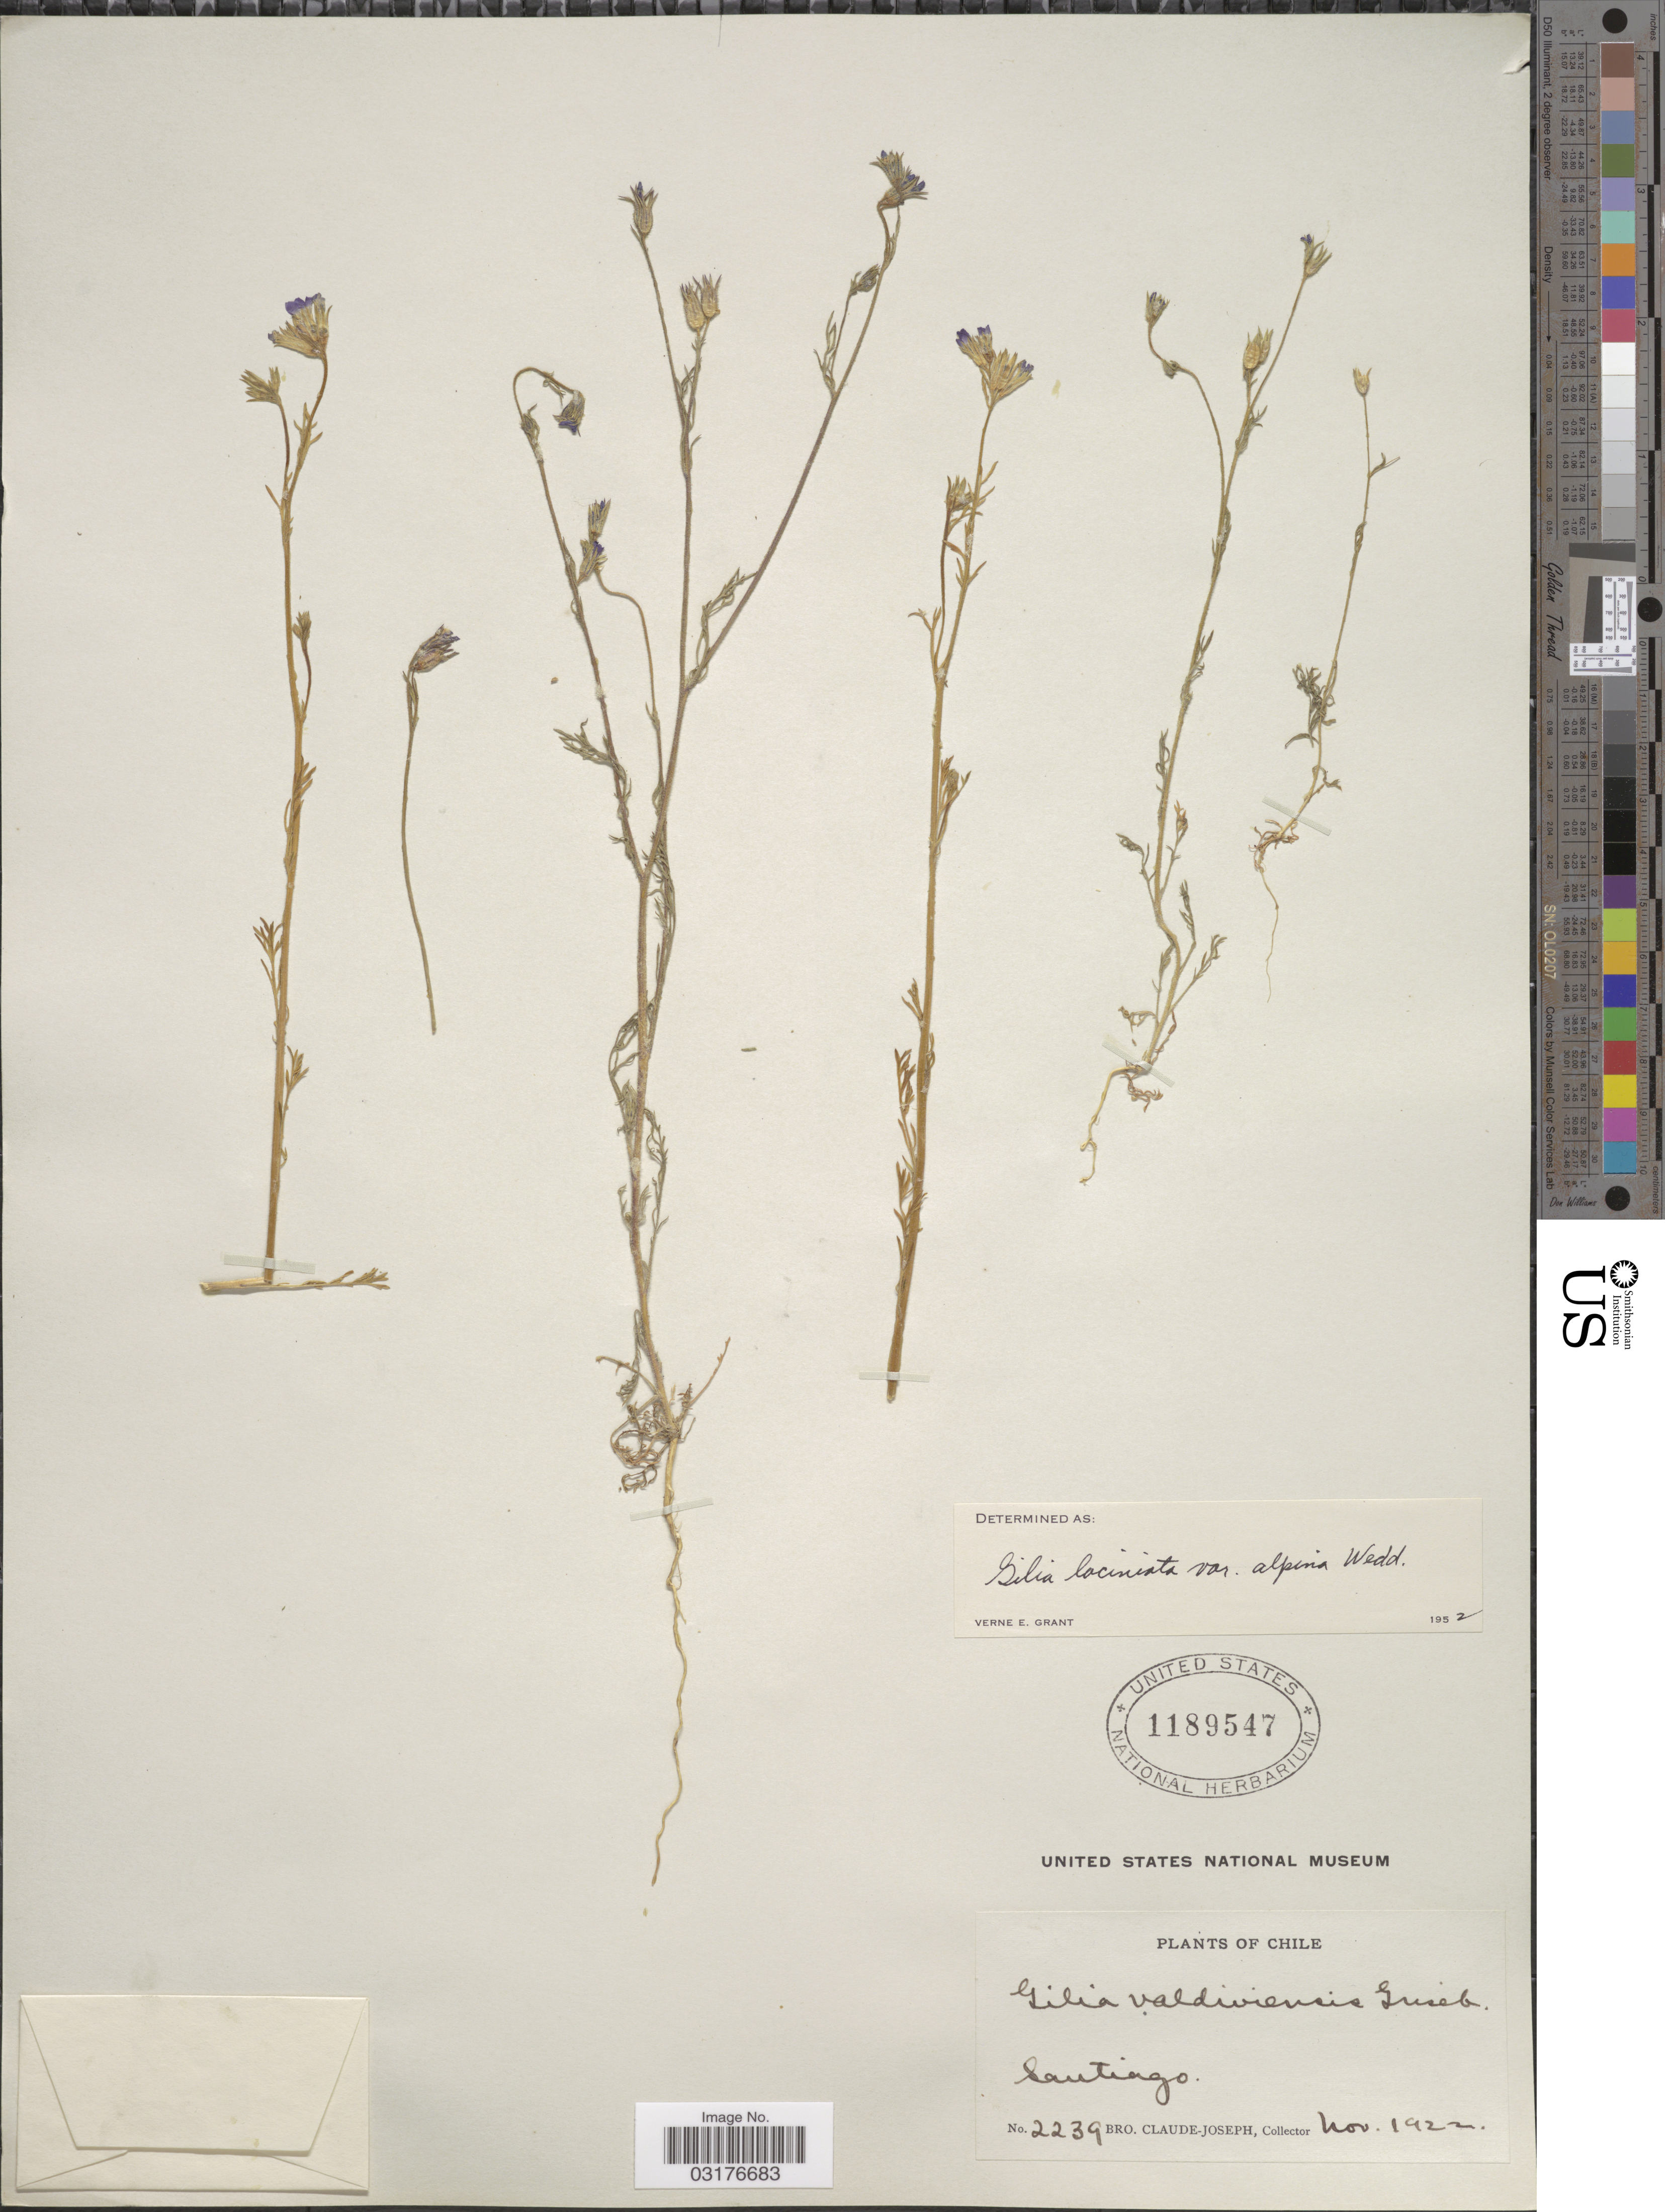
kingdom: Plantae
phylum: Tracheophyta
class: Magnoliopsida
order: Ericales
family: Polemoniaceae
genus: Gilia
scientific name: Gilia laciniata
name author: Ruiz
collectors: Bro. Claude-Joseph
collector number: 2239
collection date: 1922-11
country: Chile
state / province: Región Metropolitana (RM)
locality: Santiago.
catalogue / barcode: US 1189547